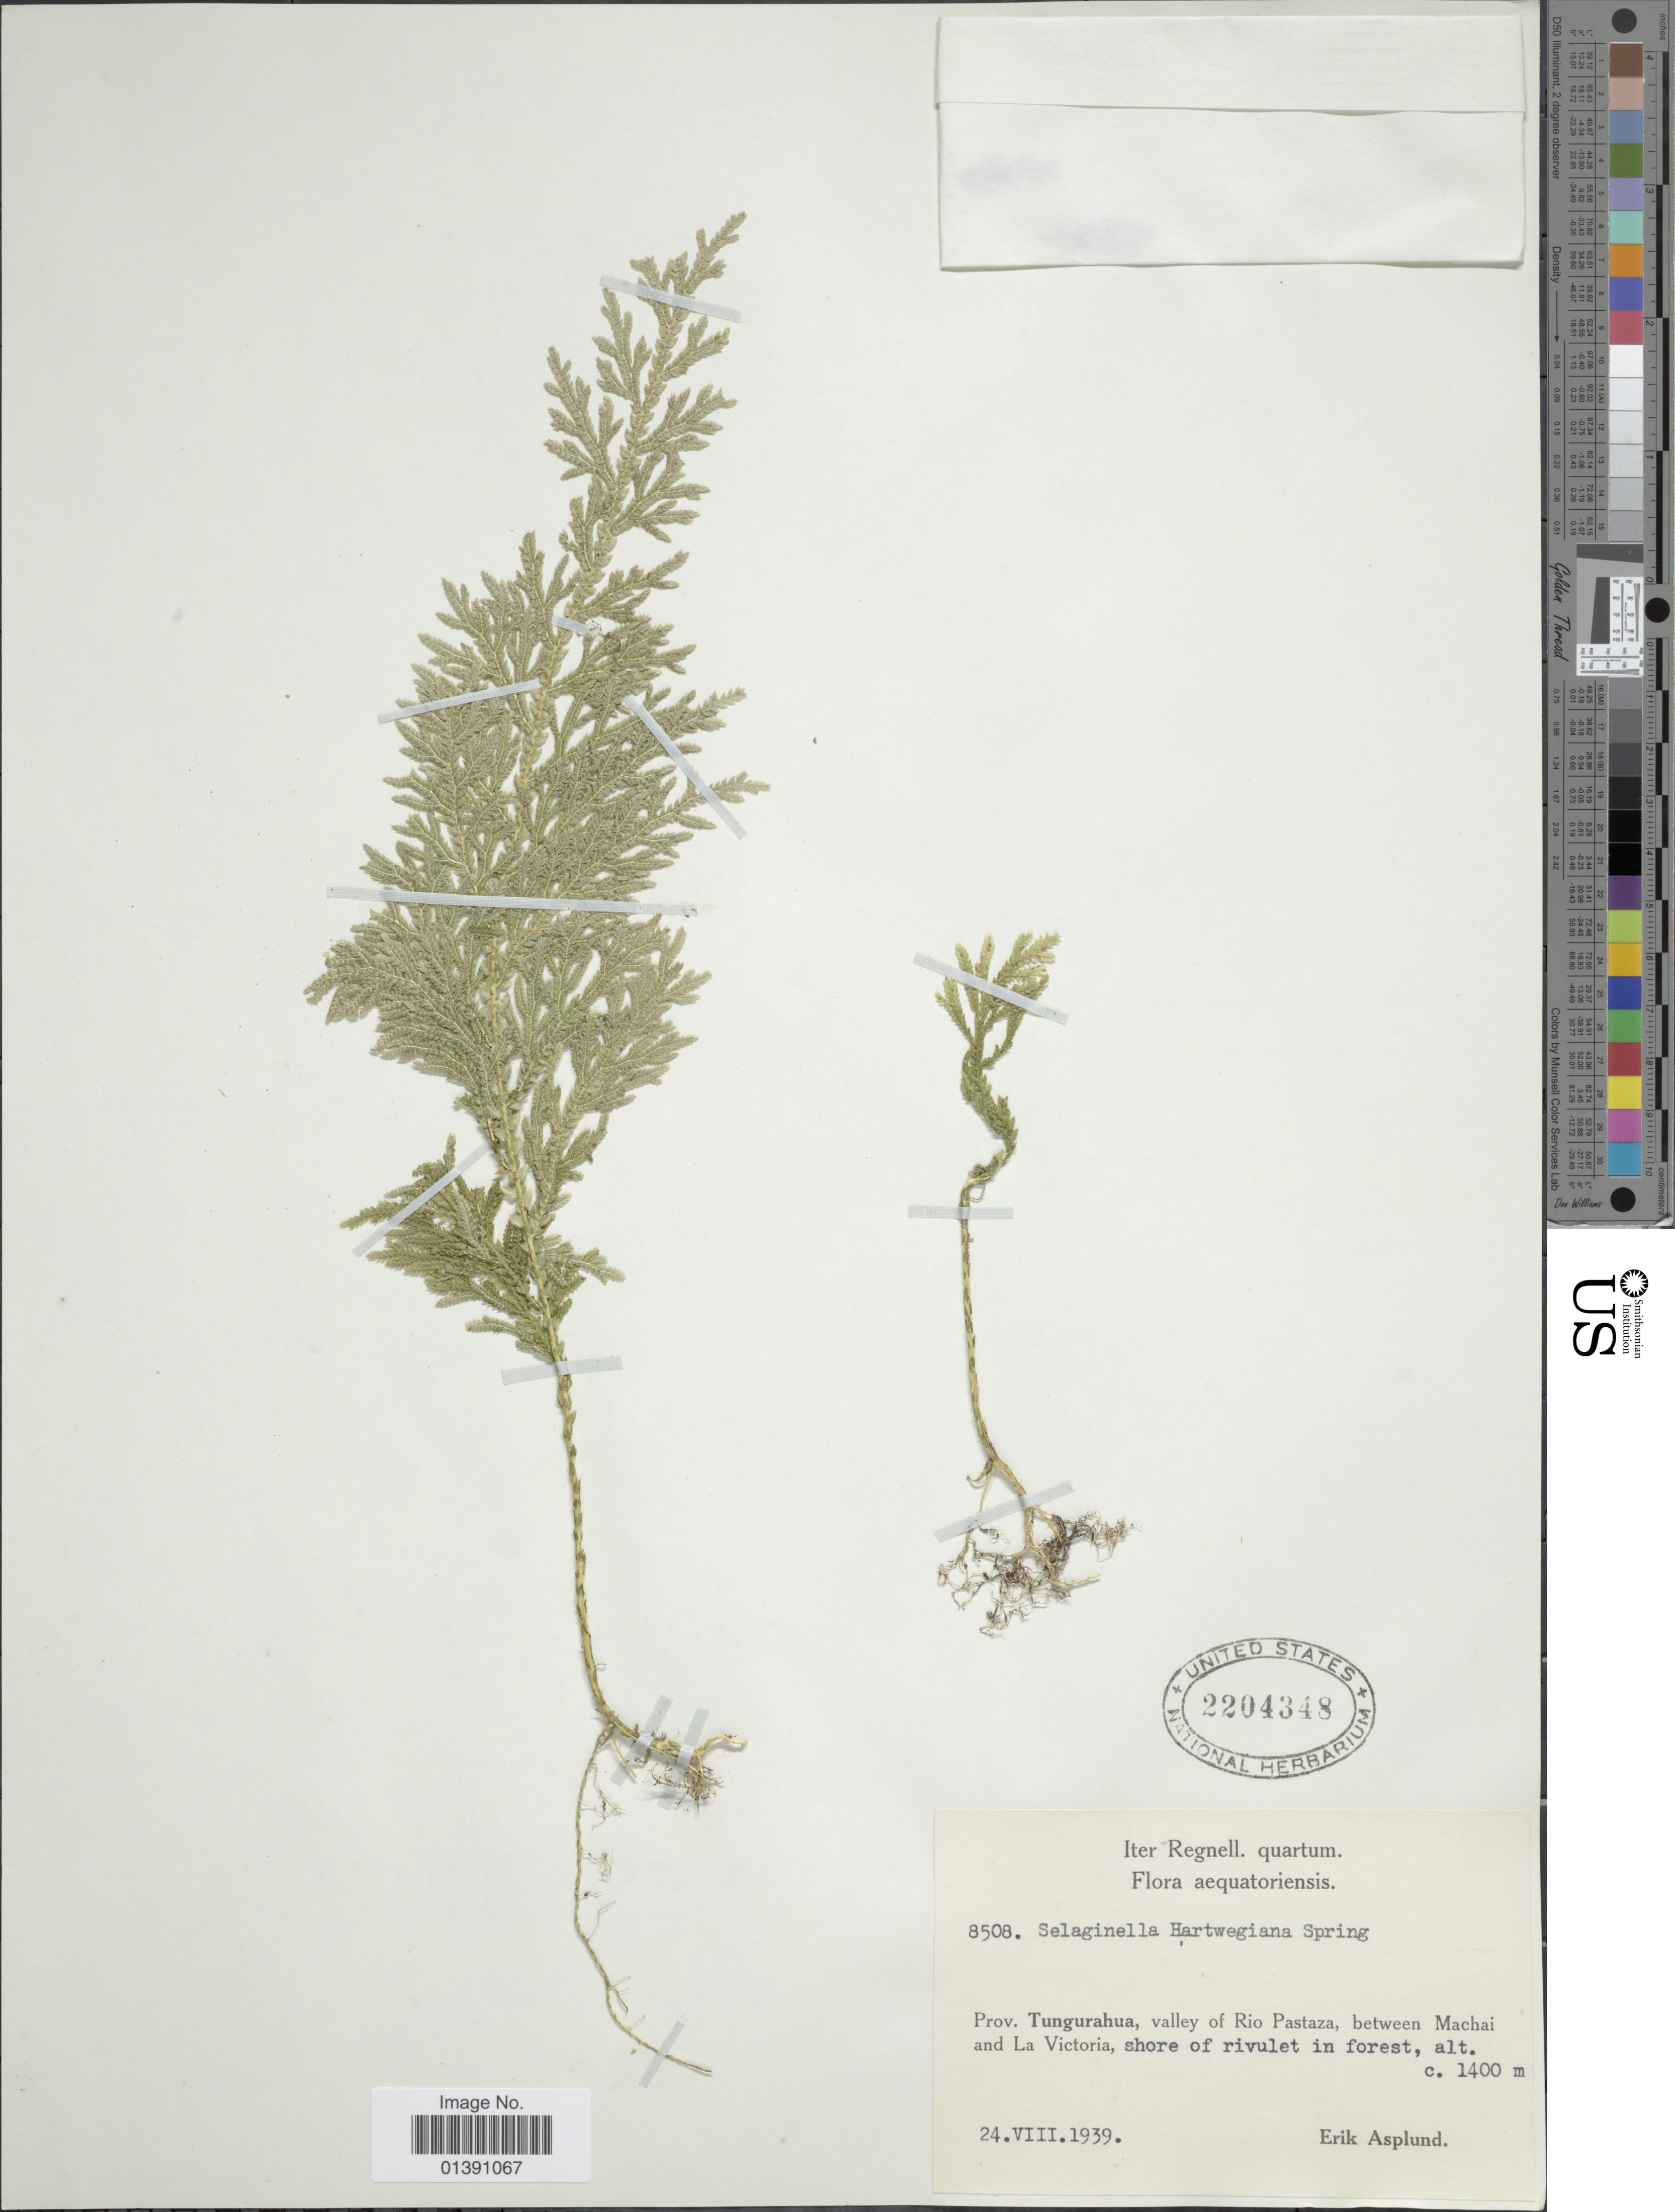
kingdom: Plantae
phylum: Tracheophyta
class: Lycopodiopsida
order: Selaginellales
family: Selaginellaceae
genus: Selaginella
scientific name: Selaginella hartwegiana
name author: Spring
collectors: E. Asplund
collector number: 8508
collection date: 1939-08-24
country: Ecuador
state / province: Tungurahua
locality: Valley of Rio Pastaza, between Machai and La Victoria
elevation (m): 1400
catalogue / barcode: US 2204348